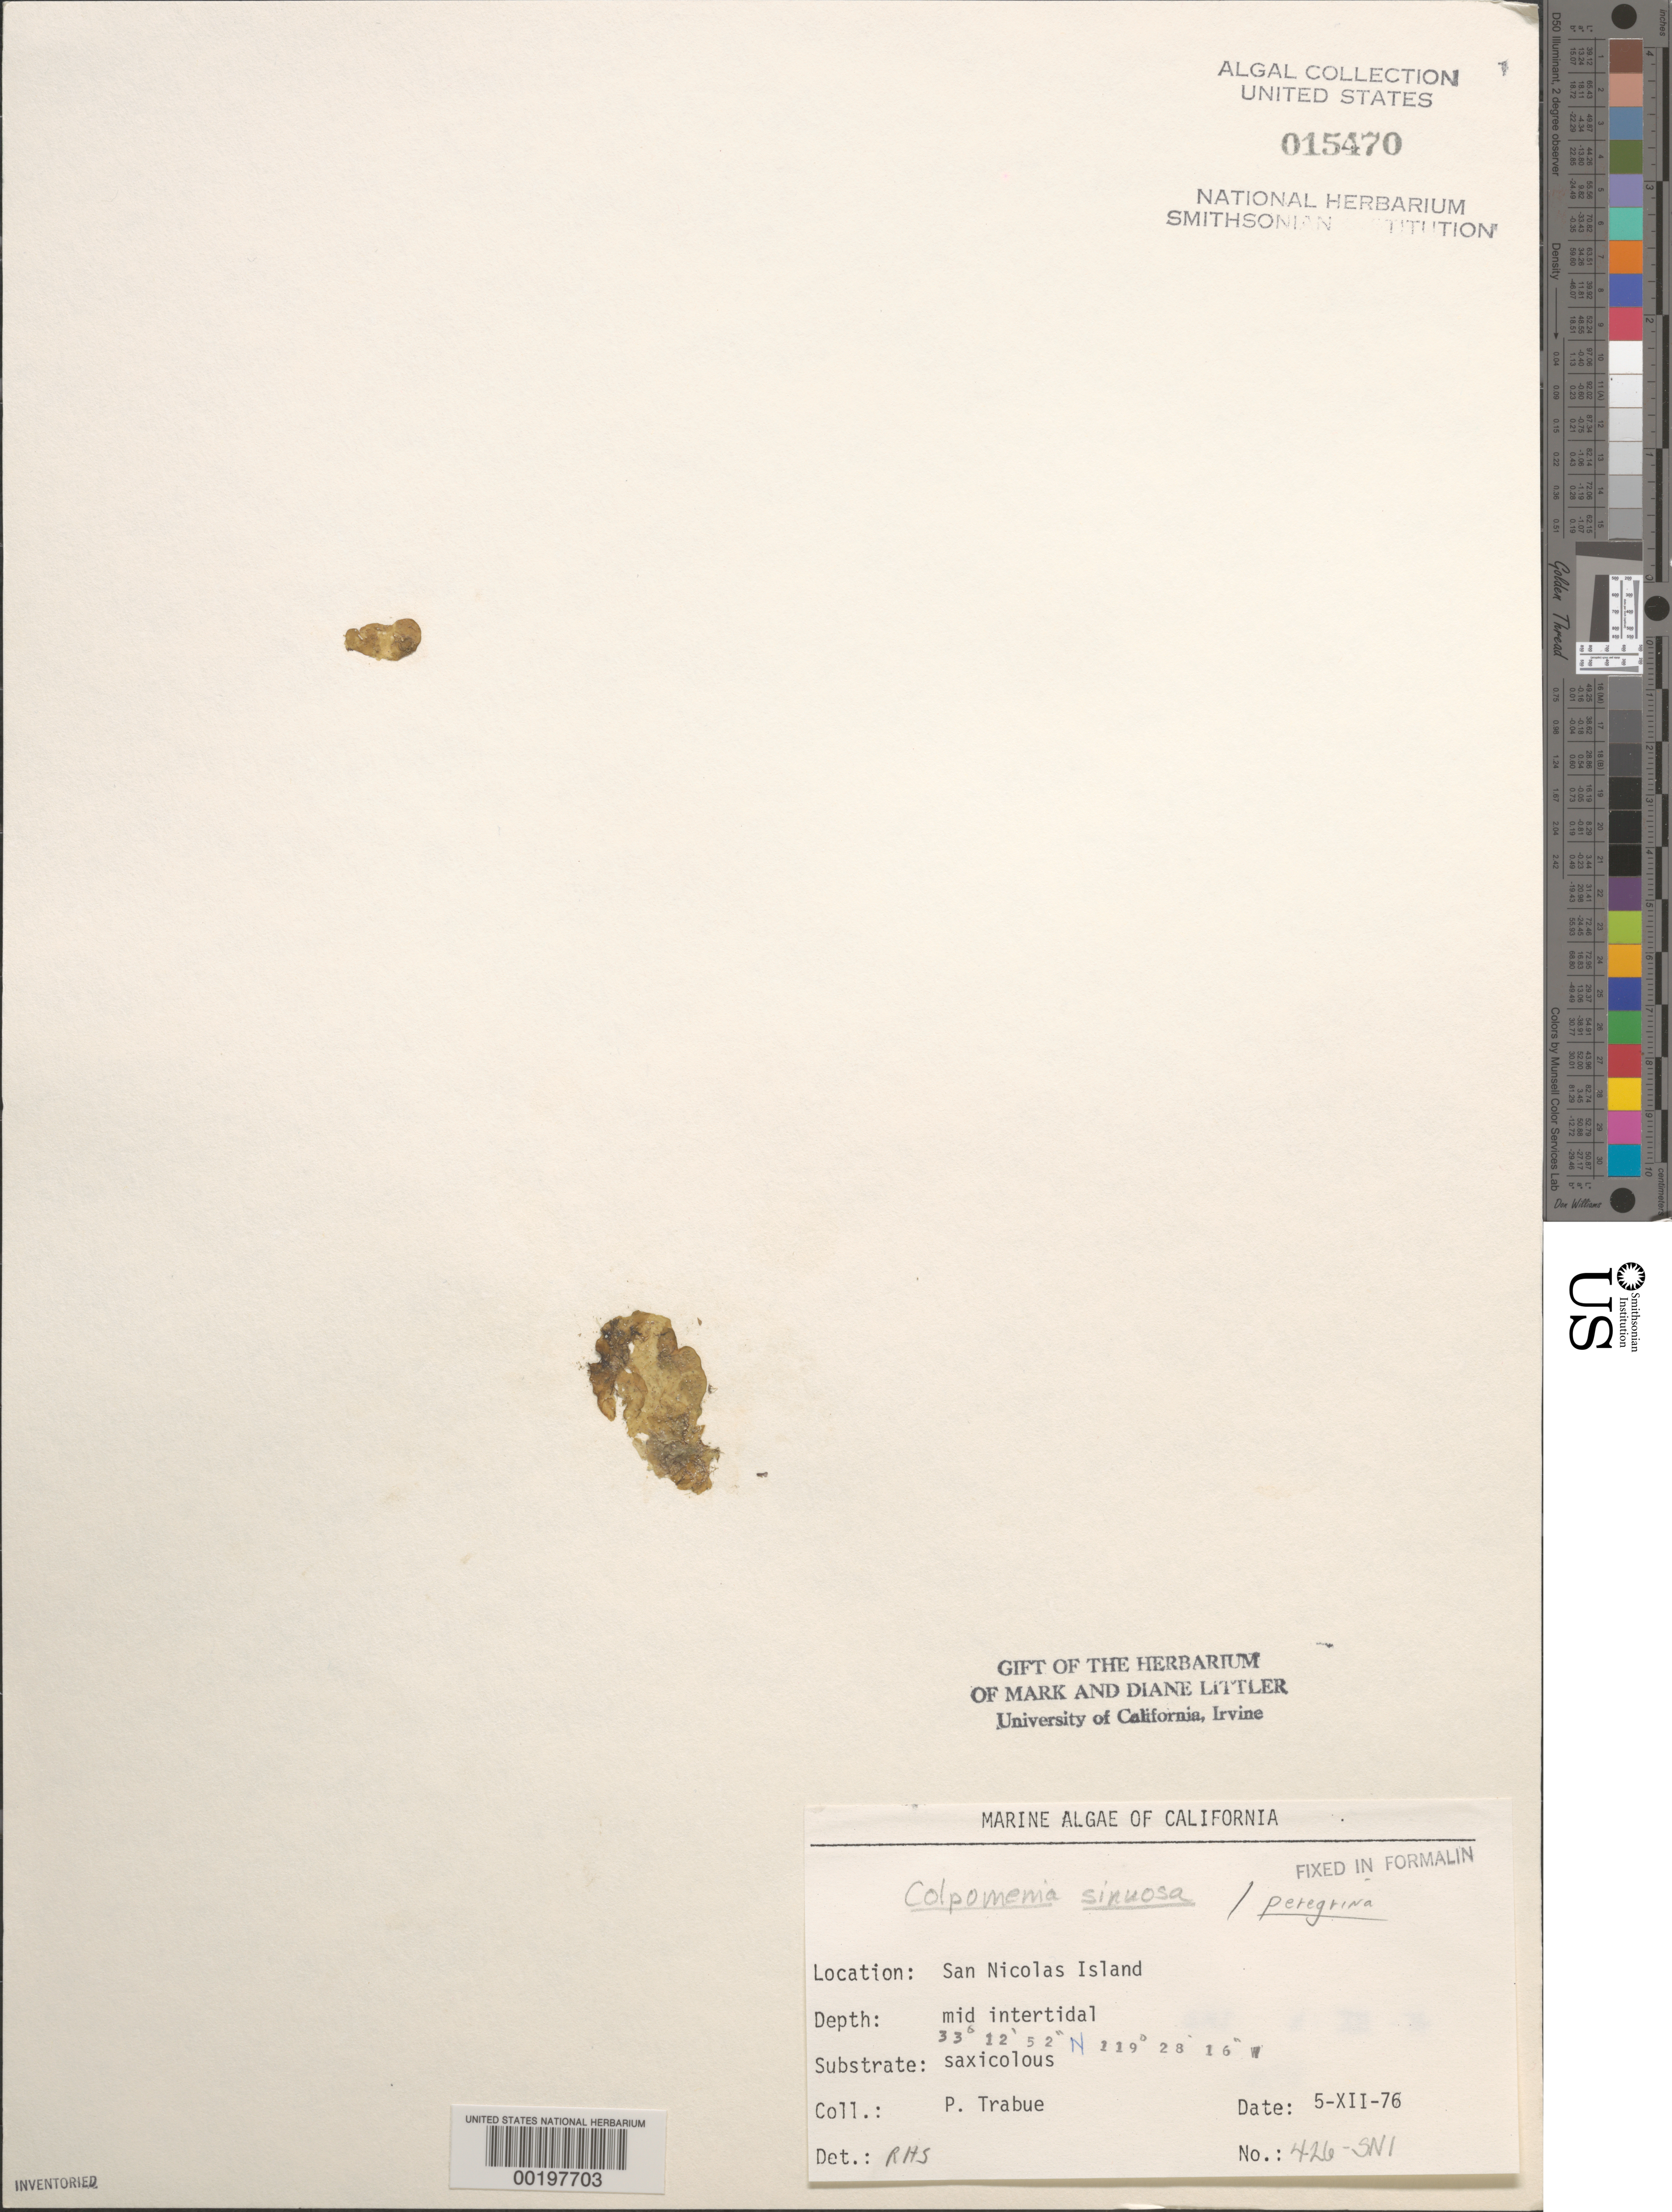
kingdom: Chromista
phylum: Ochrophyta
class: Phaeophyceae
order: Scytosiphonales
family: Scytosiphonaceae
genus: Colpomenia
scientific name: Colpomenia sinuosa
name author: (K. Mert. ex Roth) Derbes & Solier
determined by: Sims, Robert H.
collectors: P. J. Trabue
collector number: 426-sni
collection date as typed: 05 Dec 1976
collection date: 1976-12-05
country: United States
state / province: California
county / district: Ventura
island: San Nicolas Island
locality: Dutch Harbor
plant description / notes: BLM-SOCALBIGHT Rocky Intertidal Survey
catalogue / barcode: US 15470